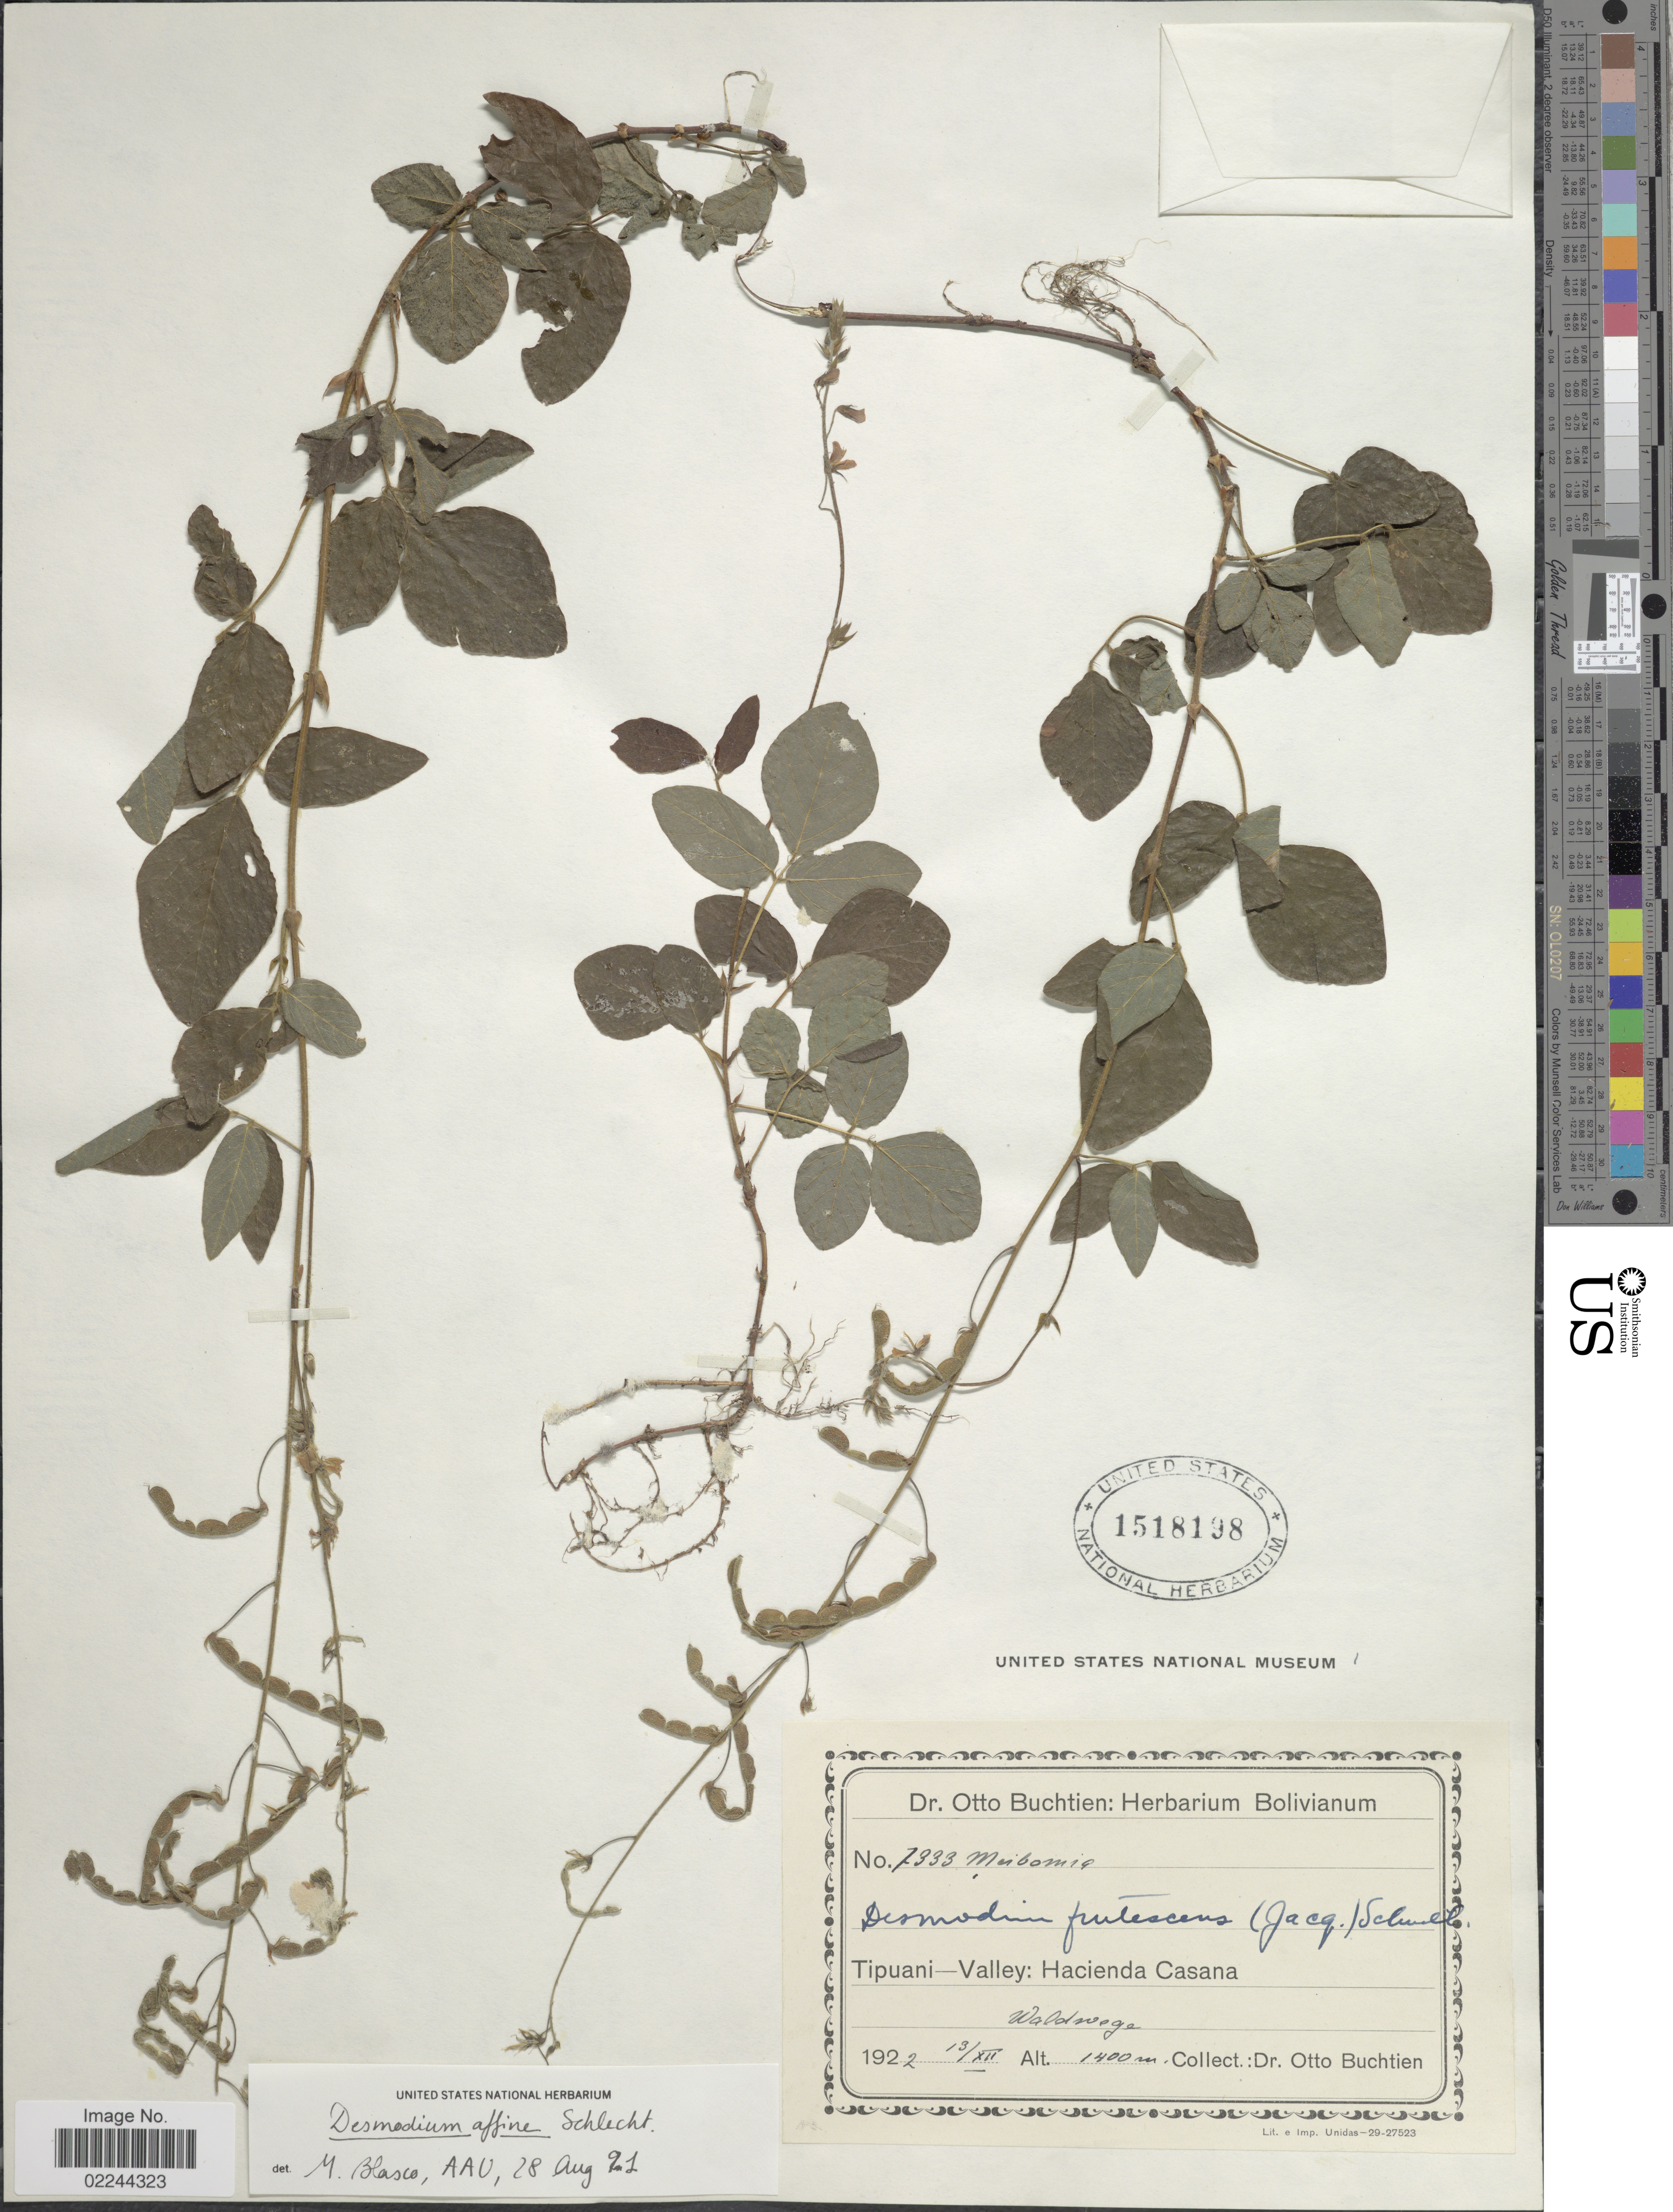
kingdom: Plantae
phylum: Tracheophyta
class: Magnoliopsida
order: Fabales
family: Fabaceae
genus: Desmodium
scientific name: Desmodium affine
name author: Schltdl.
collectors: O. Buchtien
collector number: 7333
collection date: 1922-12-13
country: Bolivia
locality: Tipuani- Valley: Hacienda Casana. Waldwege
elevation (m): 1400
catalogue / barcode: US 1518198